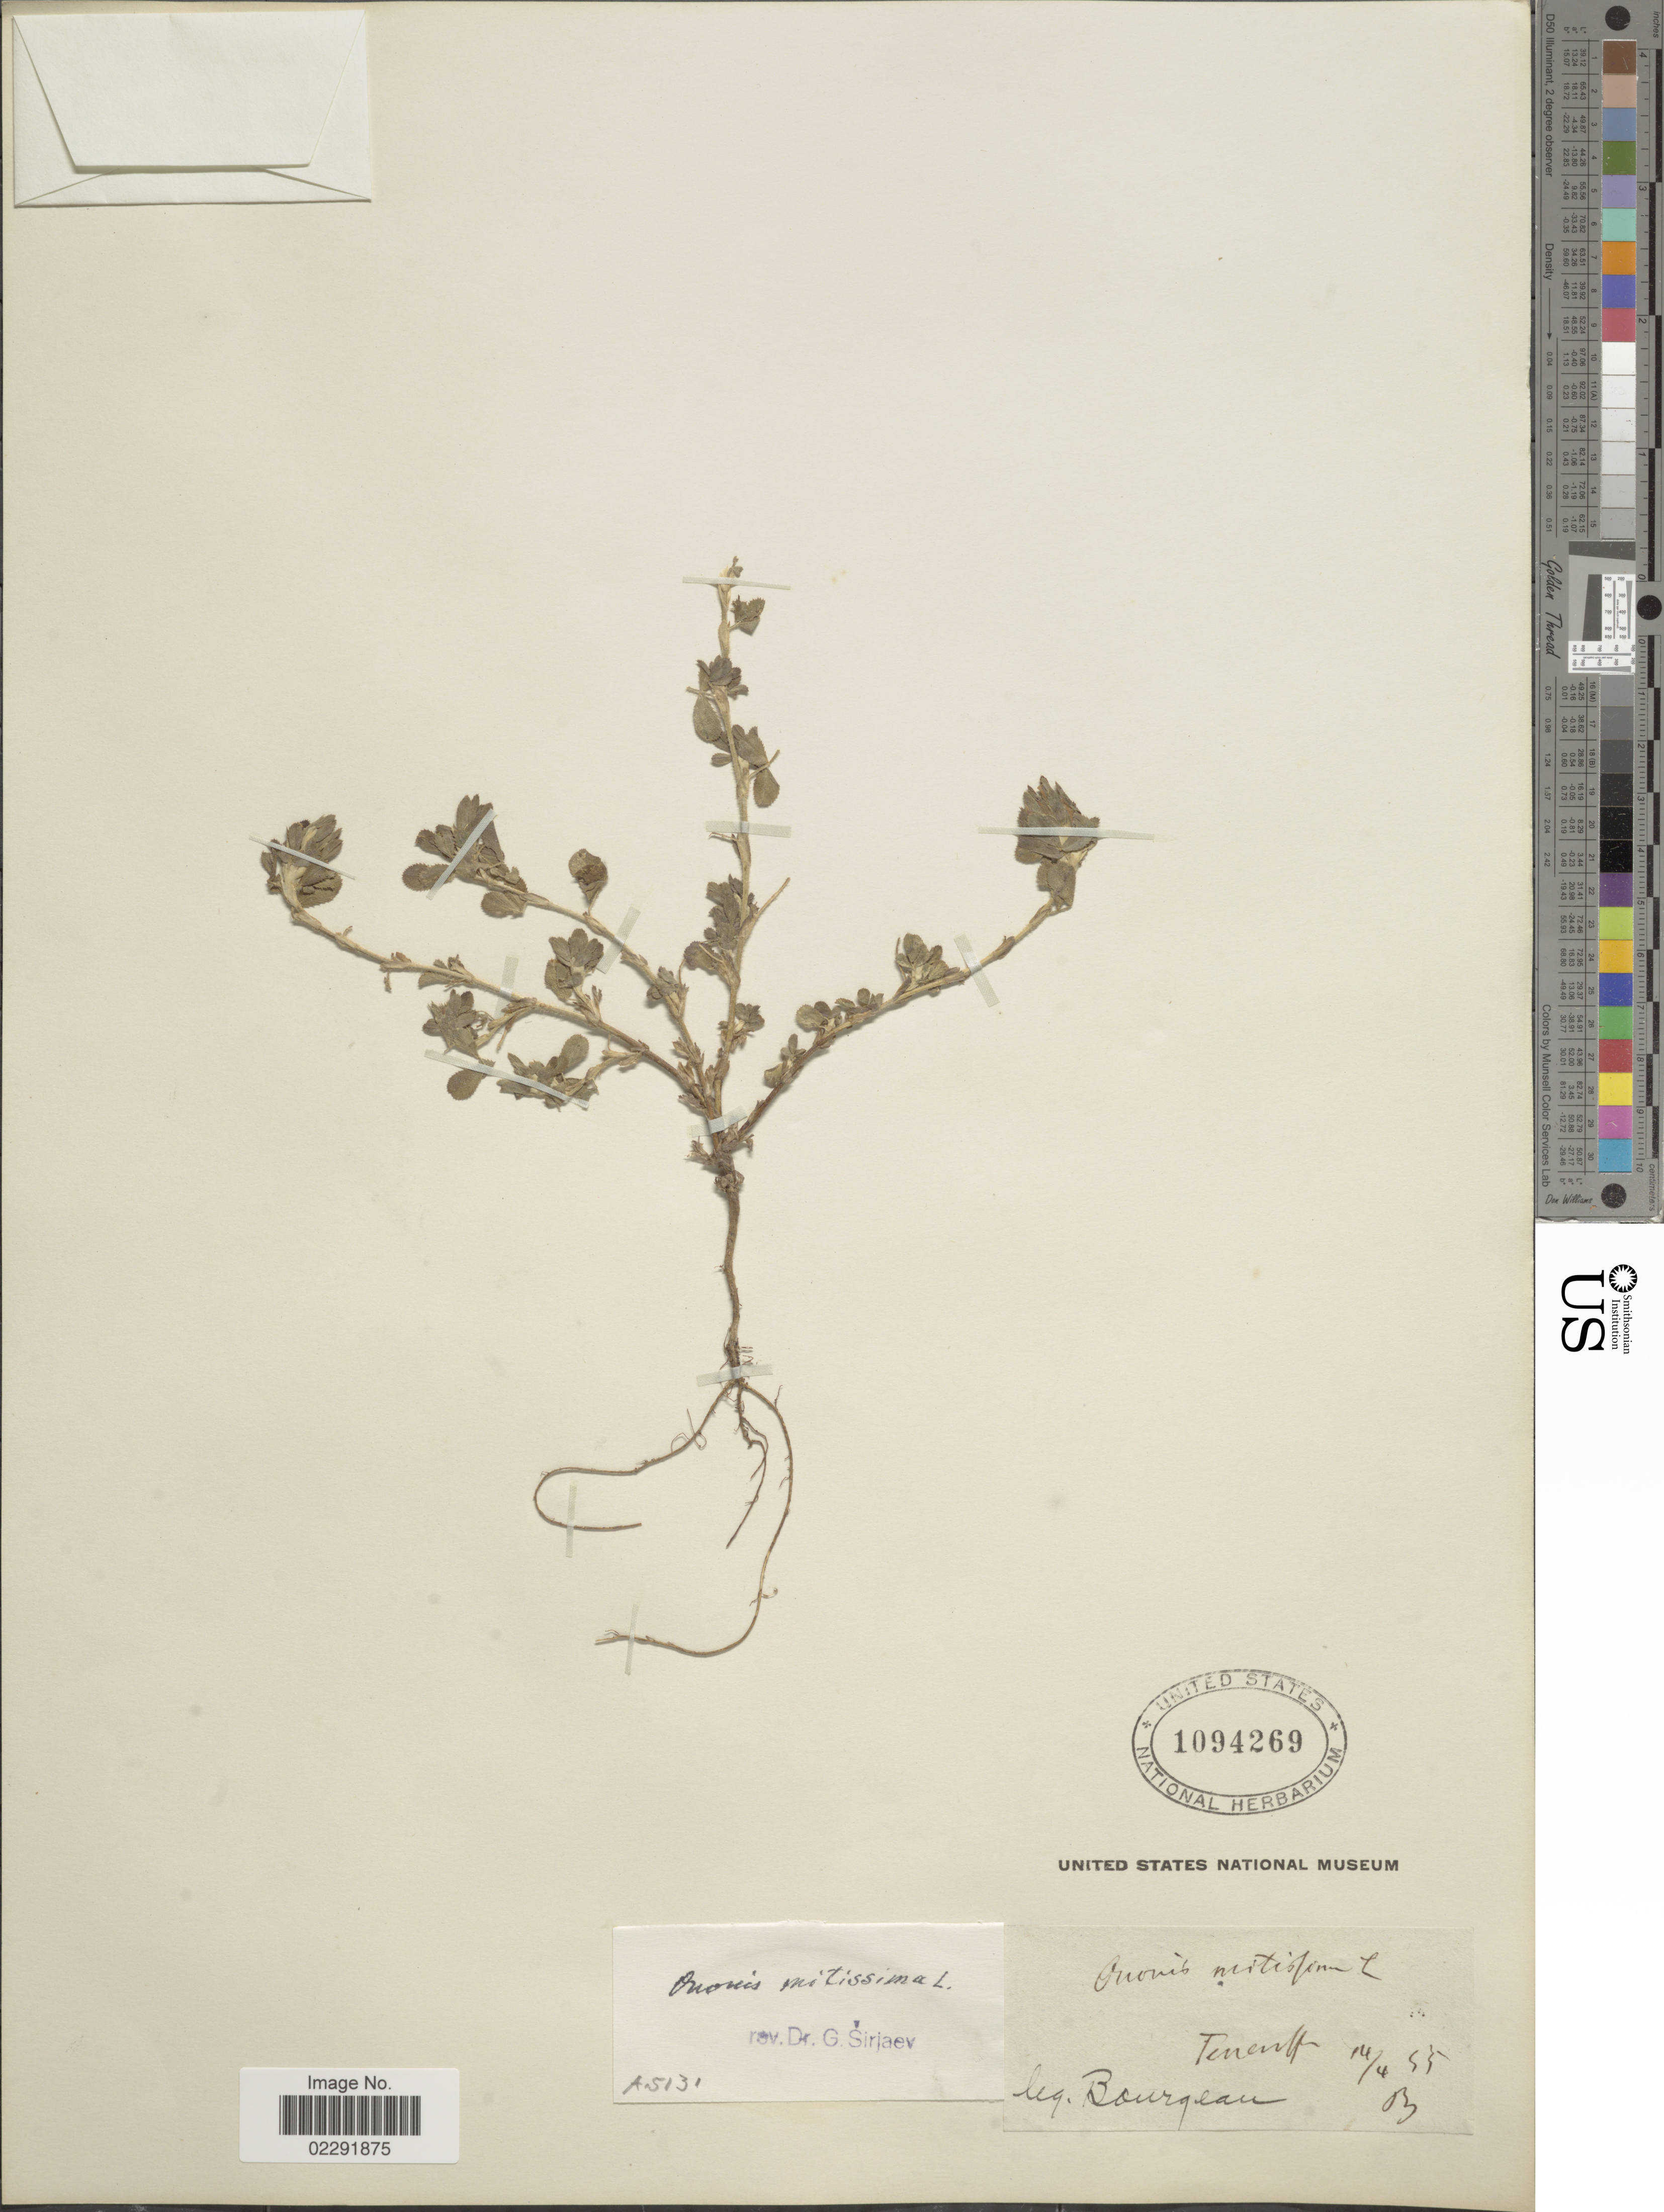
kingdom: Plantae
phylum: Tracheophyta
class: Magnoliopsida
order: Fabales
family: Fabaceae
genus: Ononis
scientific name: Ononis mitissima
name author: L.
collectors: -. Bourgeau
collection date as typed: Transcribed d/m/y: 14/4/55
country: Spain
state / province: Canarias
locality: Teneriffe.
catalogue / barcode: US 1094269